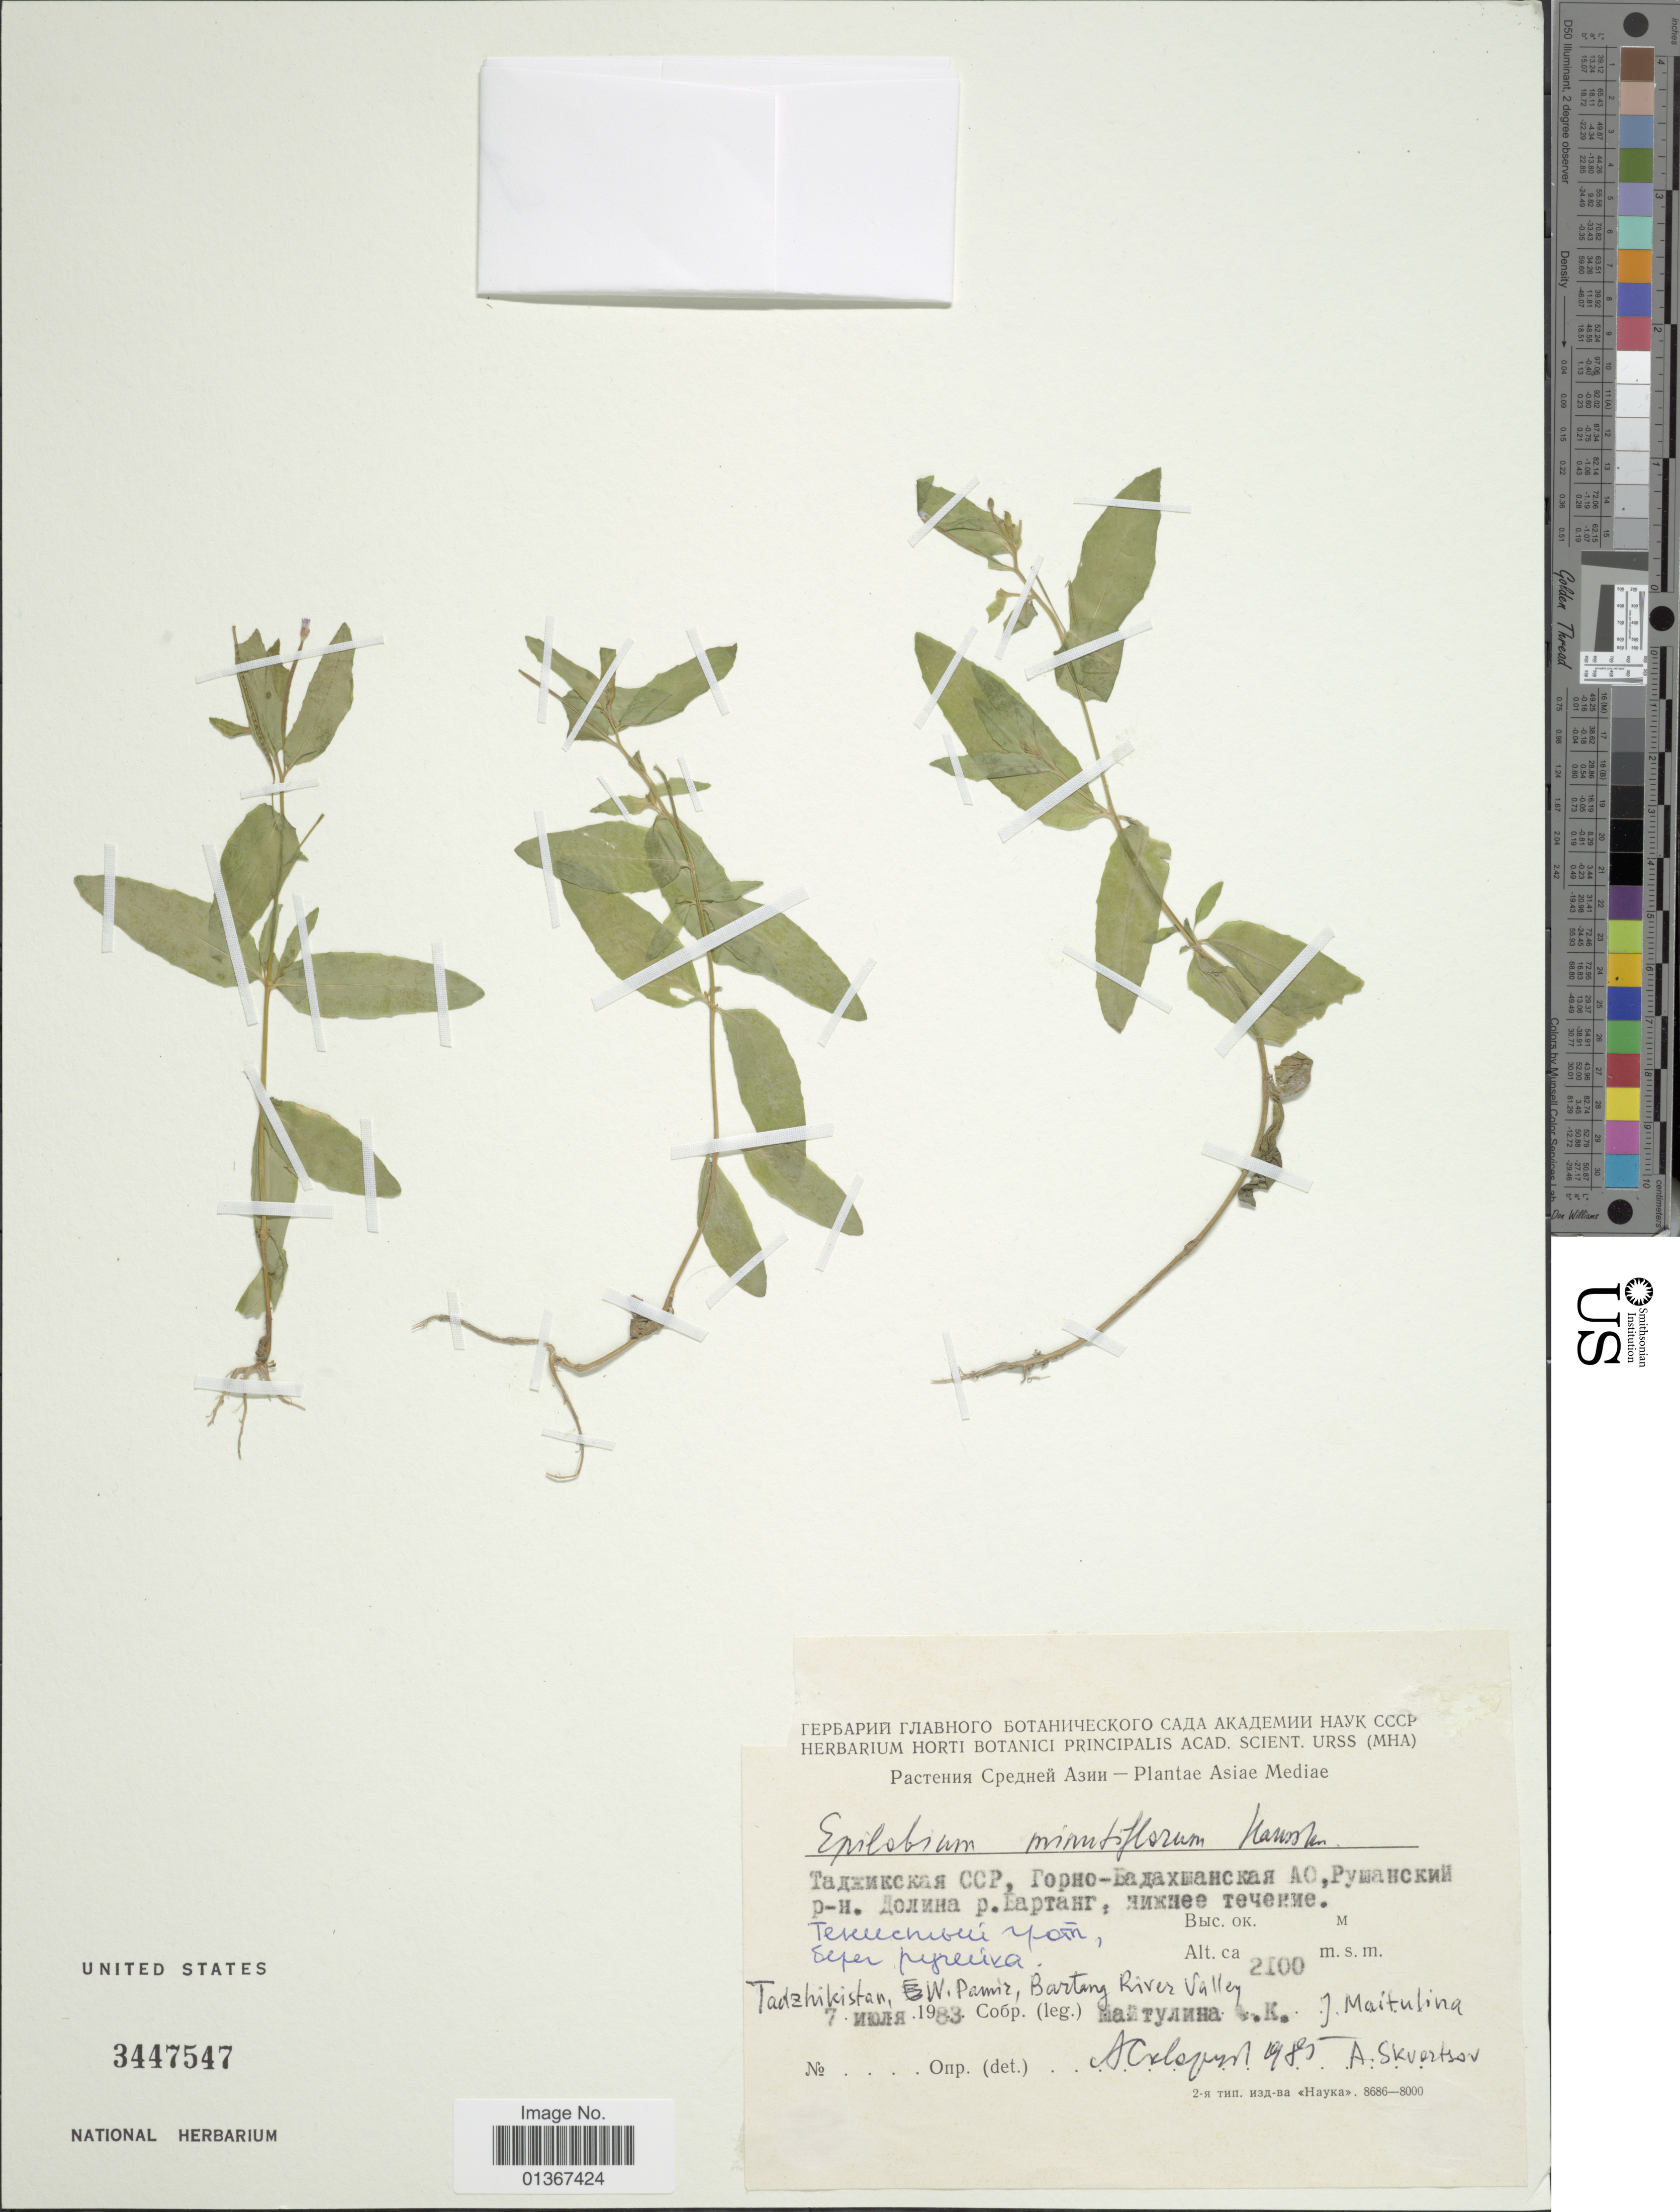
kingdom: Plantae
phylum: Tracheophyta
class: Magnoliopsida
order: Myrtales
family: Onagraceae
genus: Epilobium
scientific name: Epilobium minutiflorum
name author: Hausskn.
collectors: J. Maitulina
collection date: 1983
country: Tajikistan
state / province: Gorno-Badakhstan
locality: Tadzhikistan, W. Pamir, Bartang River Valley.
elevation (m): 2100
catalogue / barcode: US 3447547